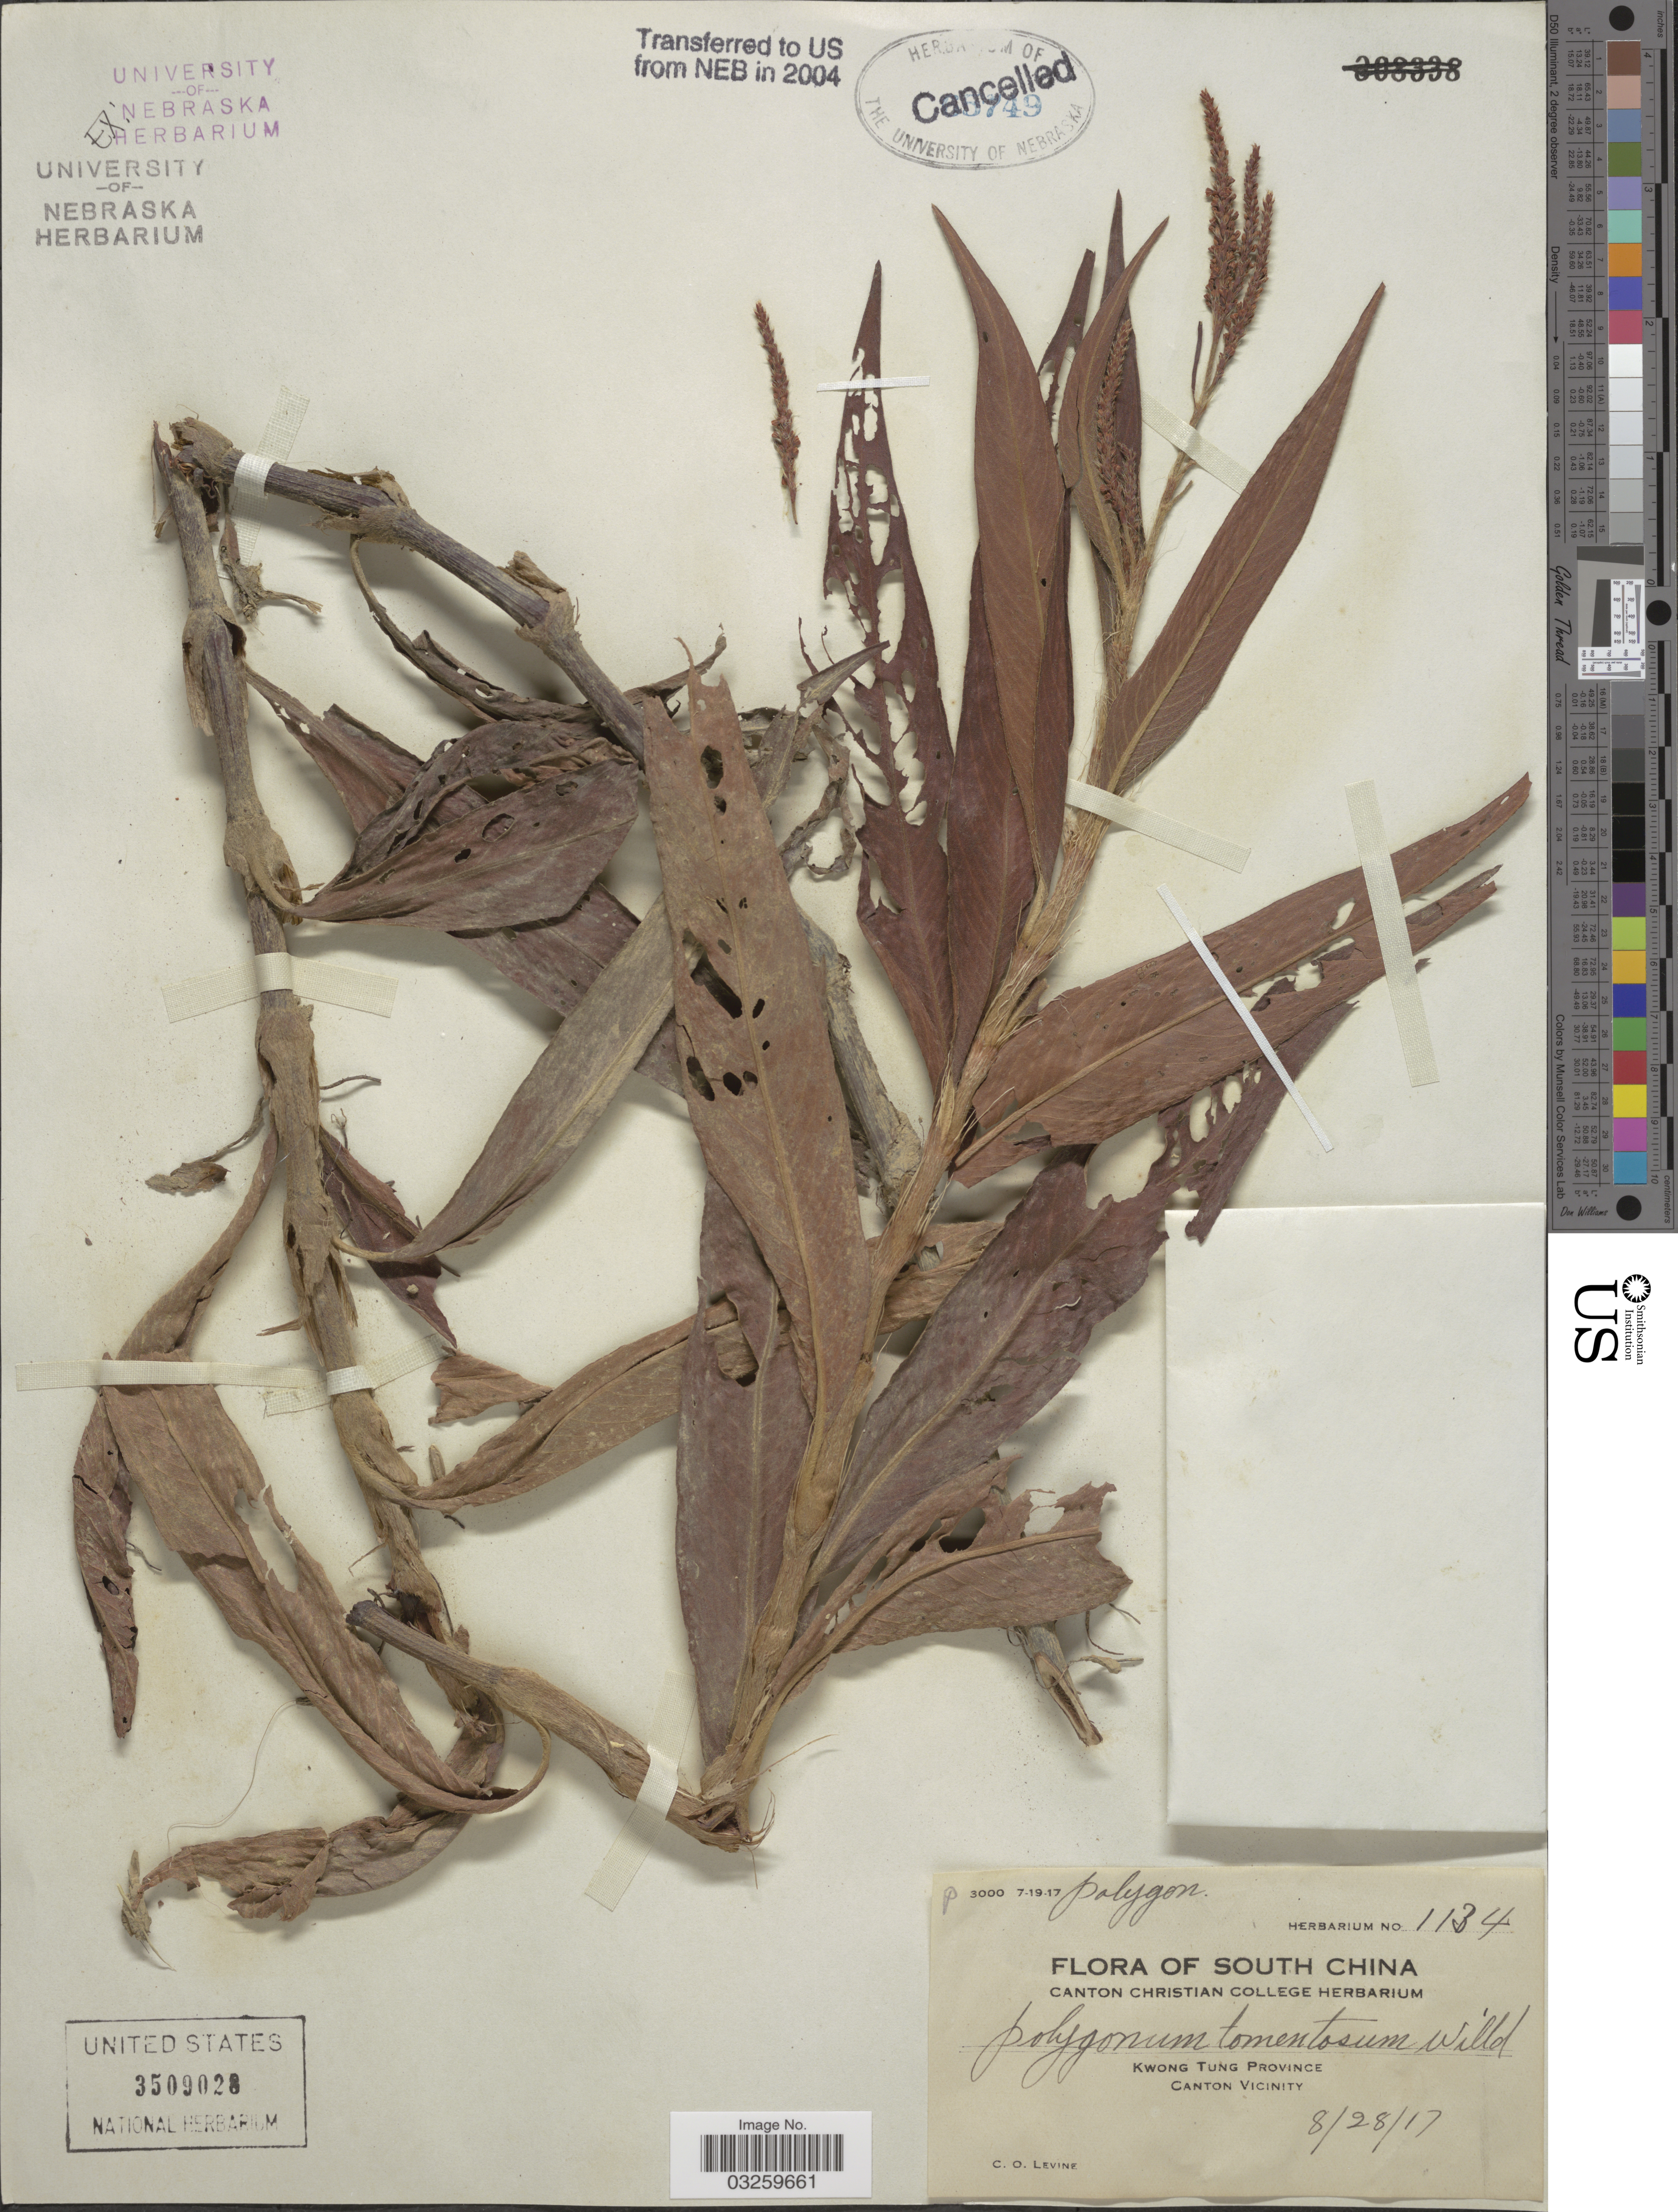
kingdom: Plantae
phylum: Tracheophyta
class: Magnoliopsida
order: Caryophyllales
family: Polygonaceae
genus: Polygonum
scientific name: Polygonum tomentosum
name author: Willd.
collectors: C. O. Levine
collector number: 1134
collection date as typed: Transcribed d/m/y: 28/8/17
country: China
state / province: Guangdong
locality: South China. Kwong Tung Province. Canton Vicinity.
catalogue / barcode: US 3509028